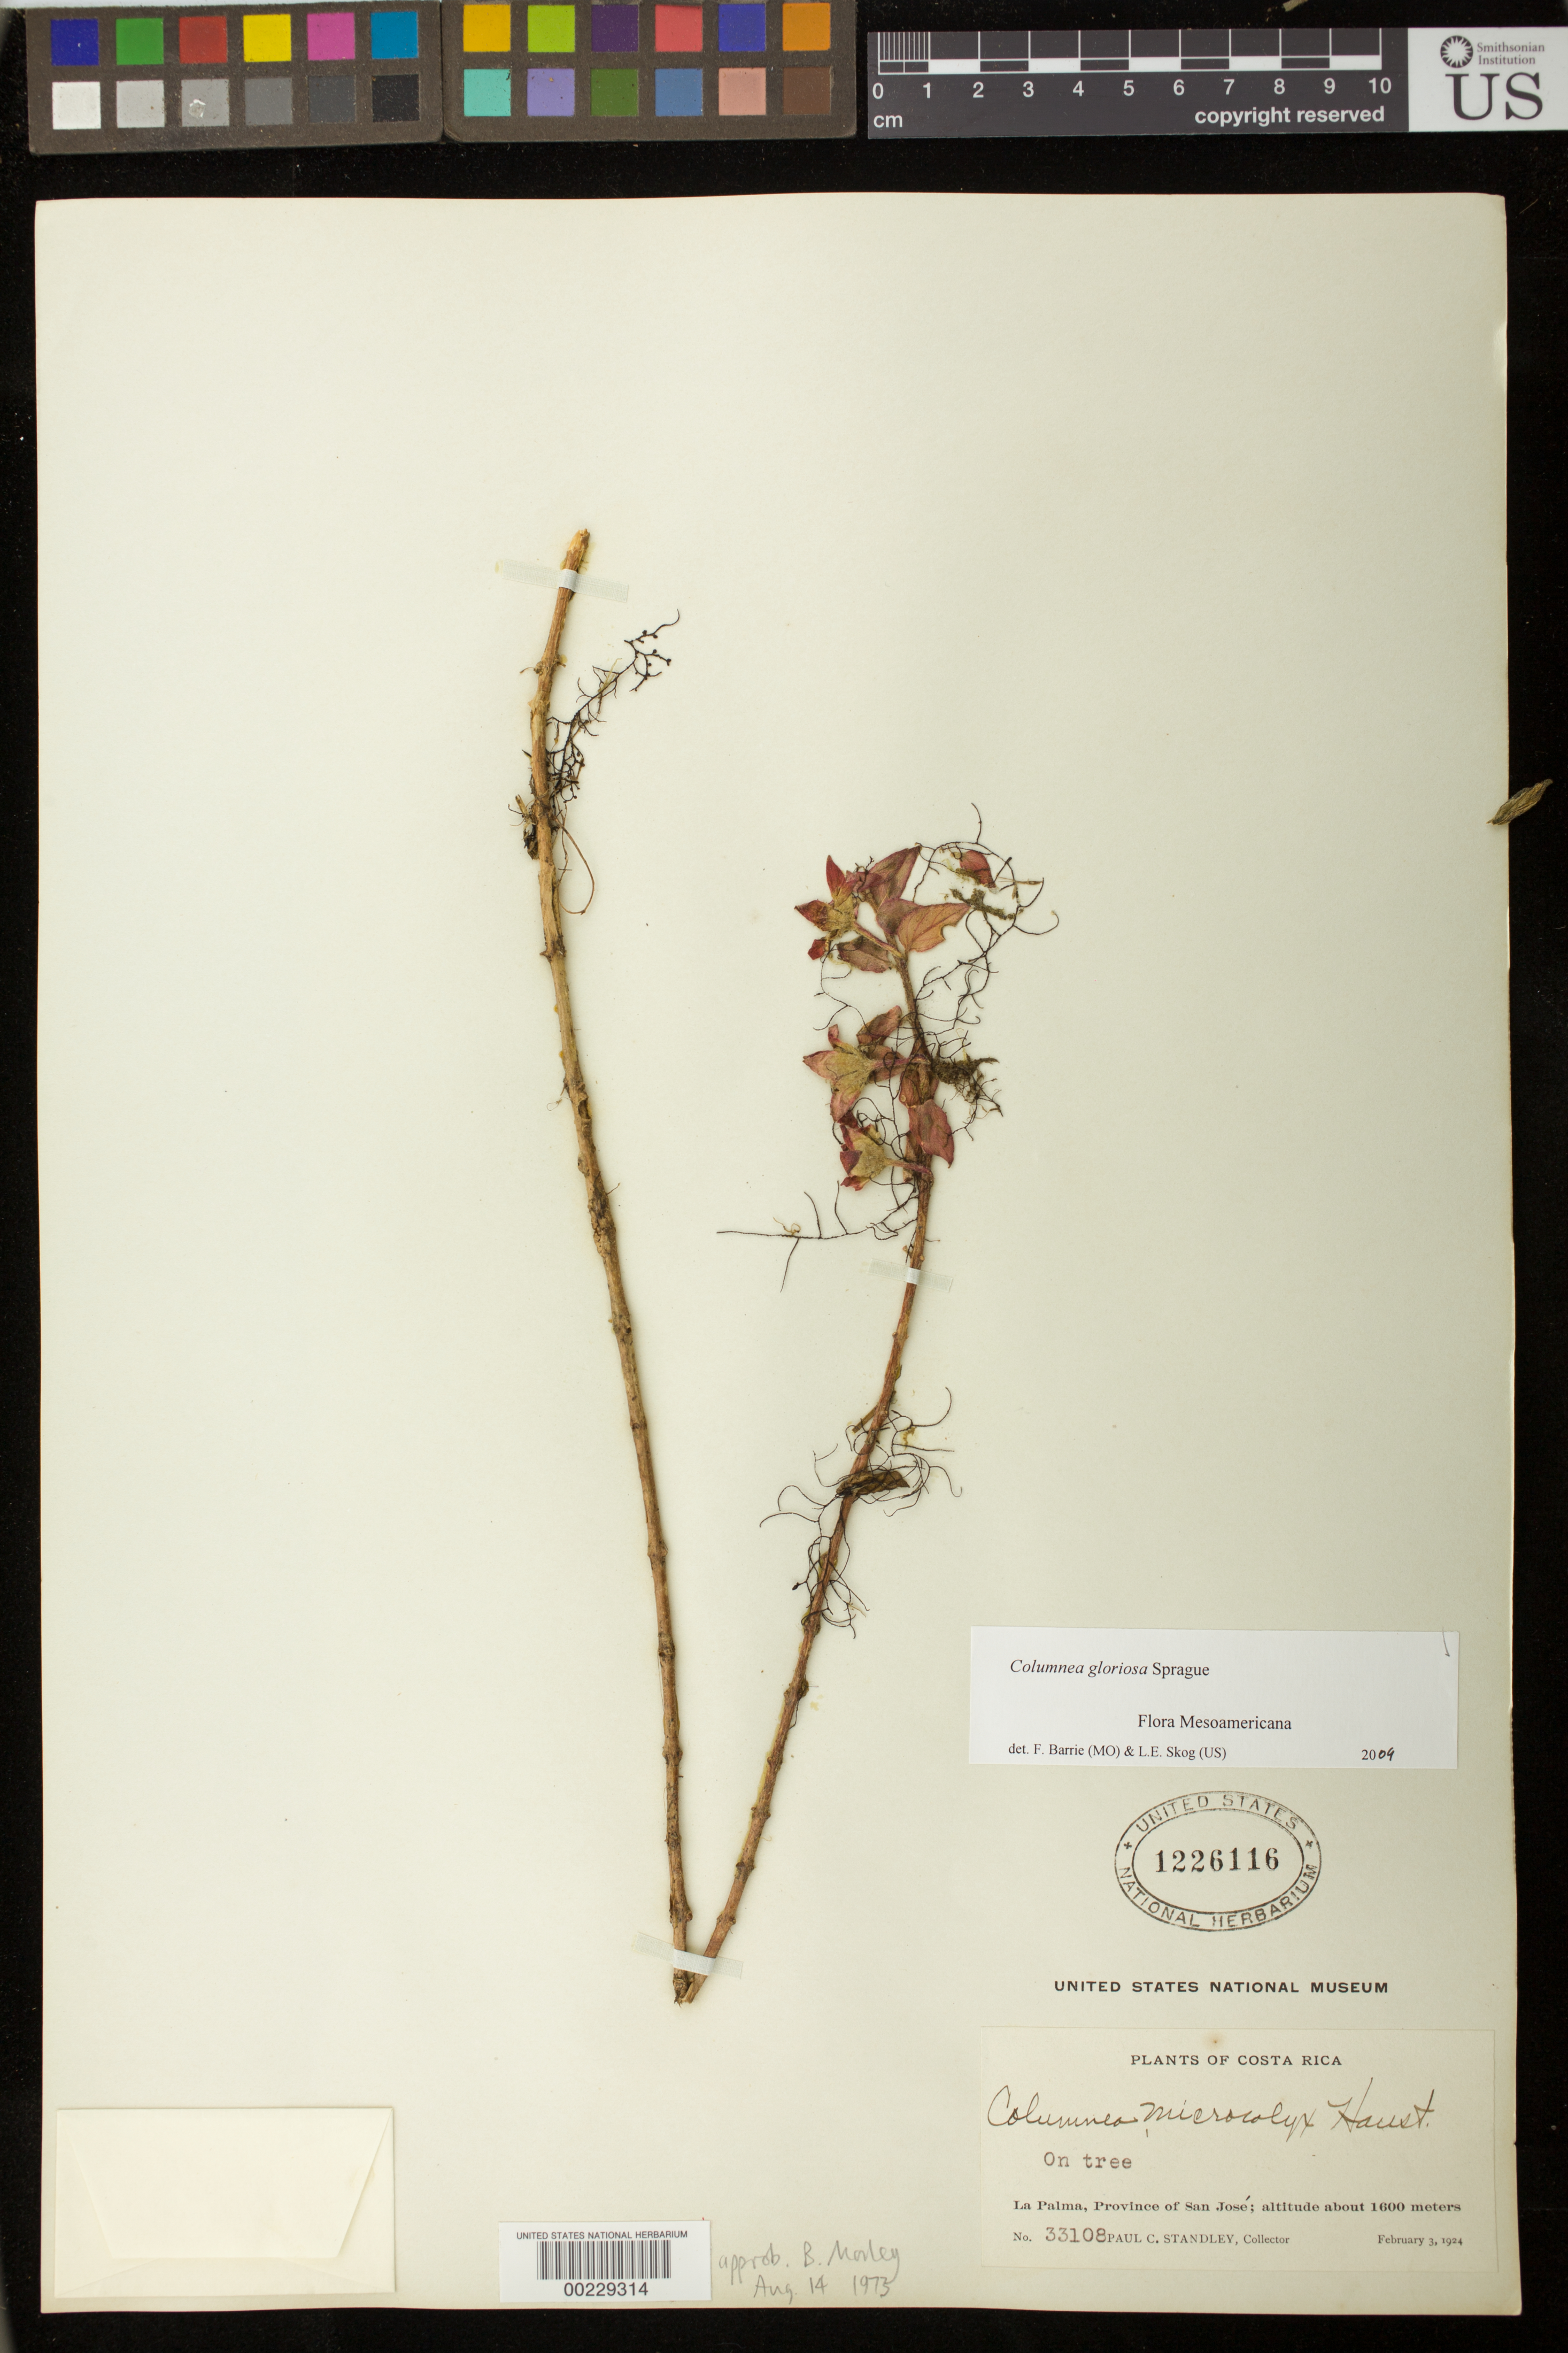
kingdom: Plantae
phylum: Tracheophyta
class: Magnoliopsida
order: Lamiales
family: Gesneriaceae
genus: Columnea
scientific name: Columnea gloriosa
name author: Sprague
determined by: Barrie, F. R.; Skog, Laurence E.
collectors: P. C. Standley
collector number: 33108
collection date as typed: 03 Feb 1924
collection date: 1924-02-03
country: Costa Rica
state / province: San José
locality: La Palma, Province of San José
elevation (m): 1600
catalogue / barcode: US 1226116